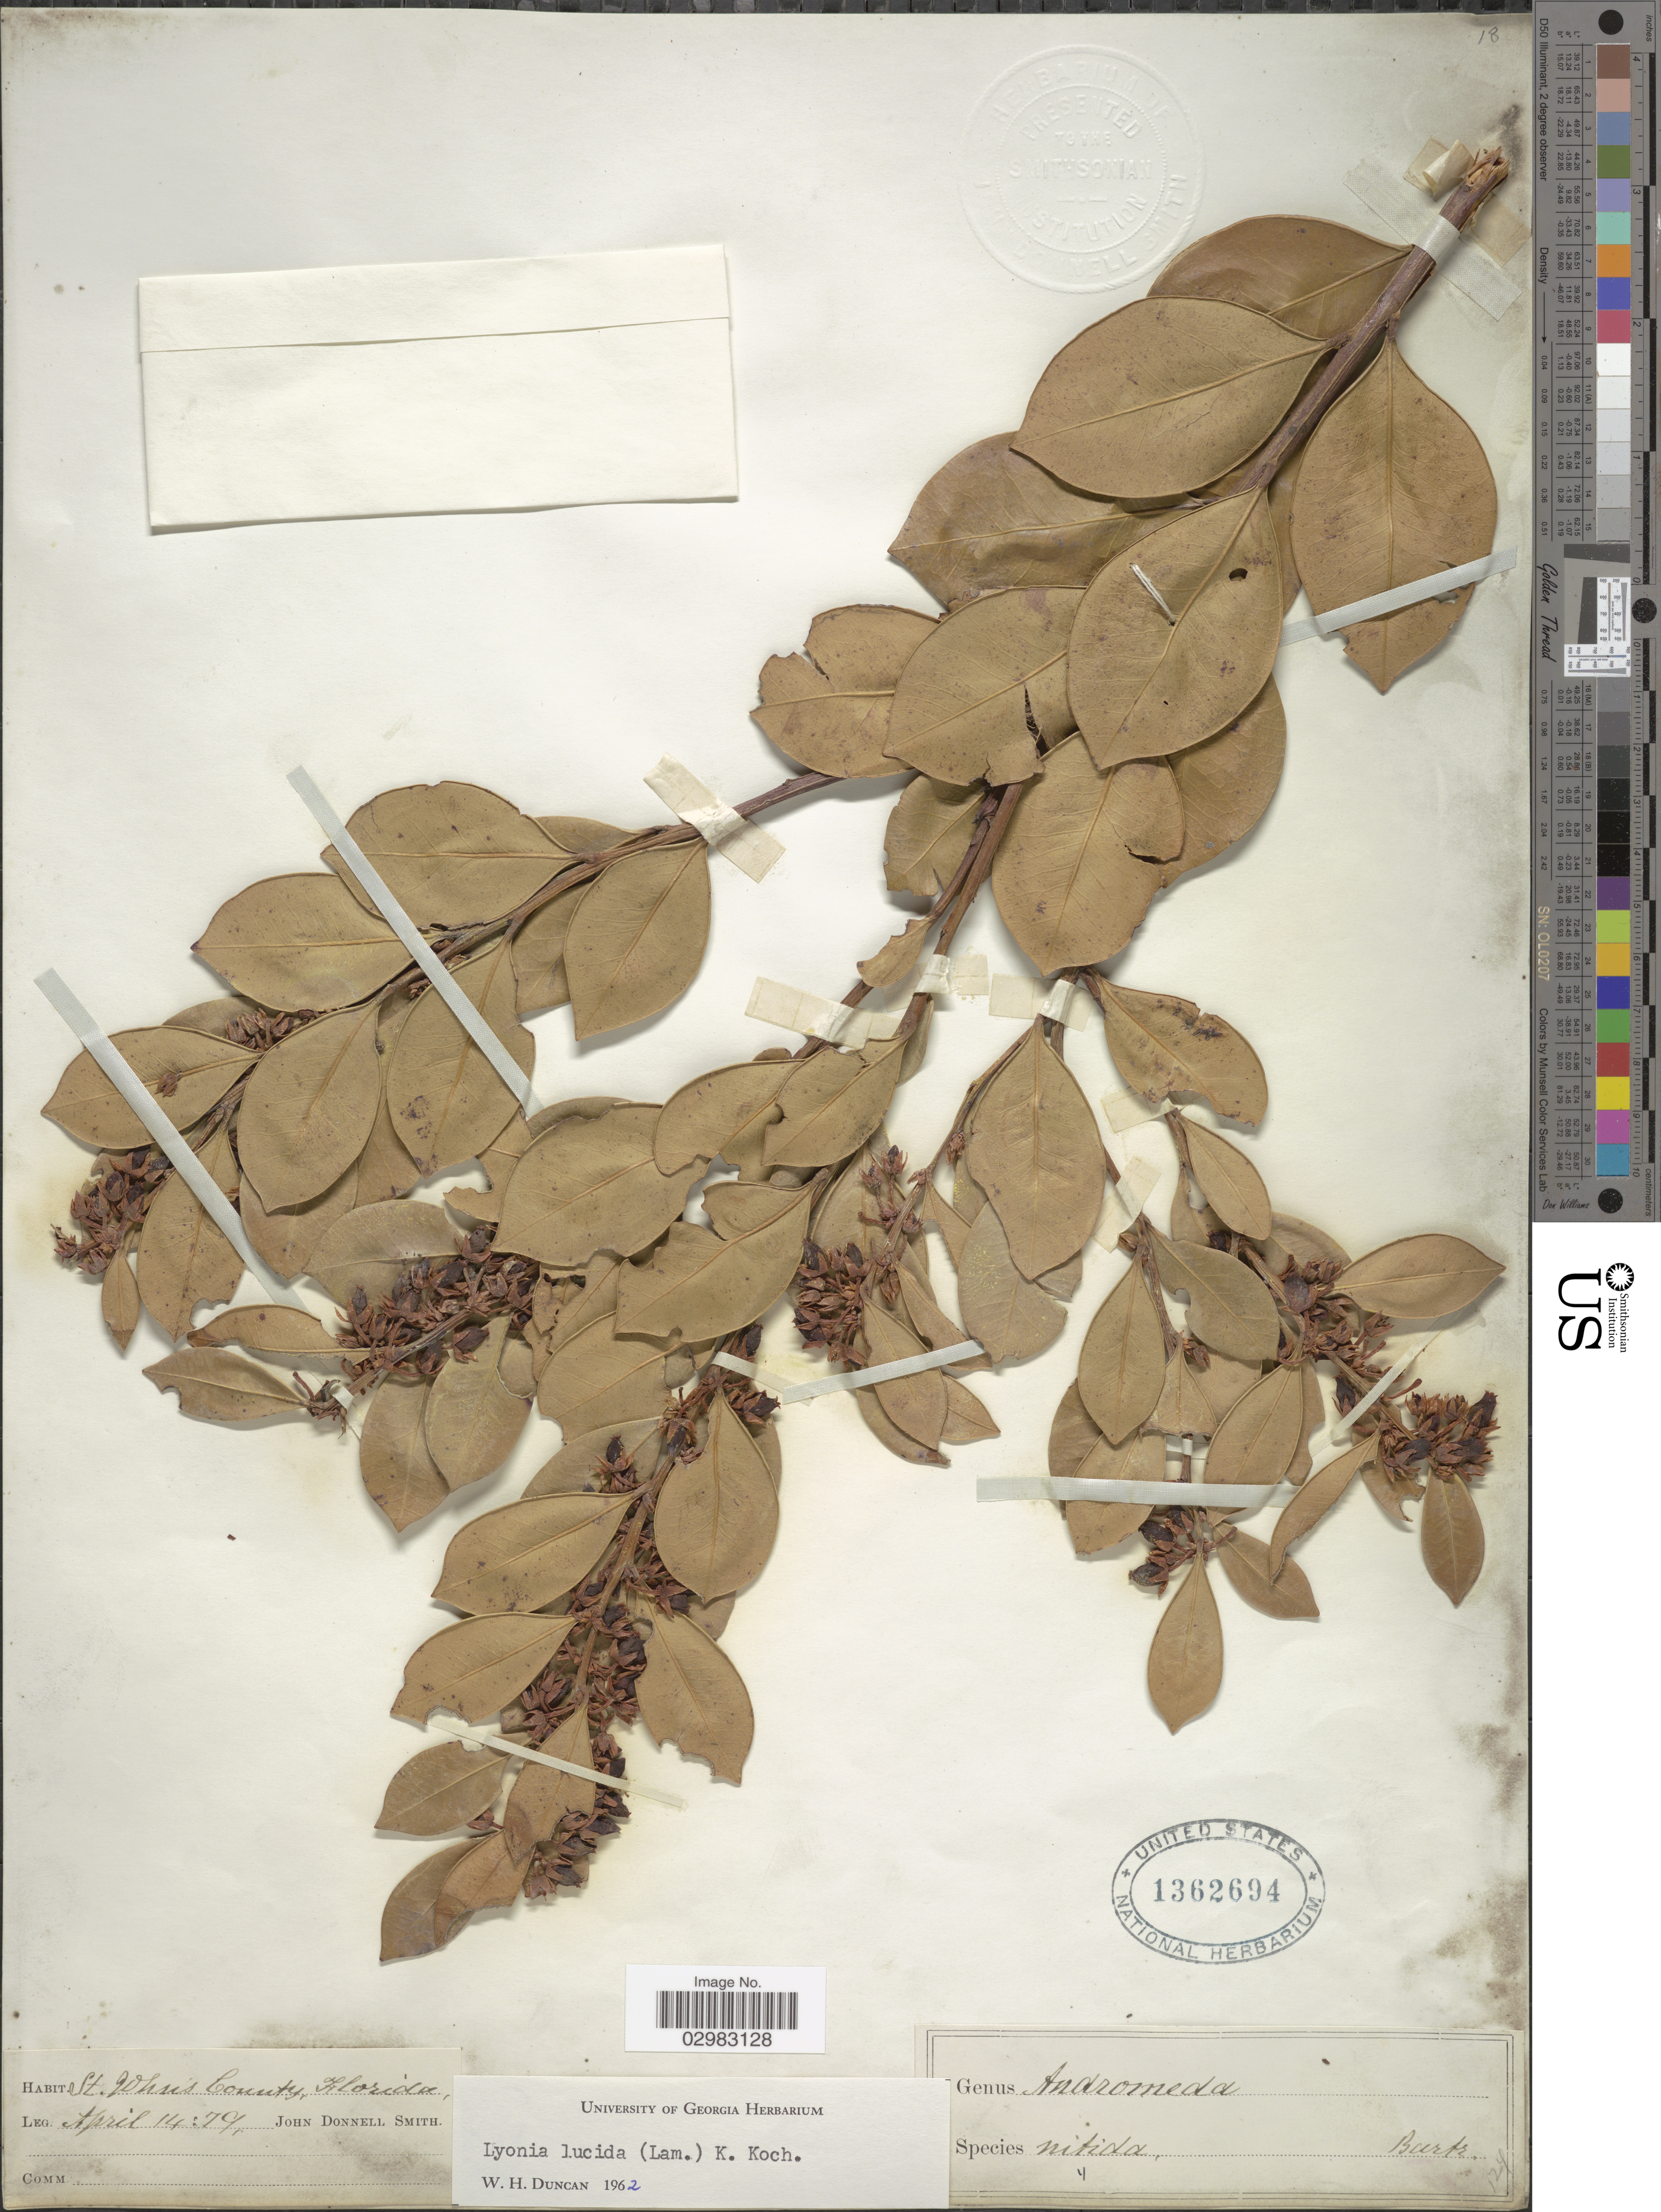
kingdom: Plantae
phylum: Tracheophyta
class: Magnoliopsida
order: Ericales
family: Ericaceae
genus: Lyonia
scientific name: Lyonia lucida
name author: K. Koch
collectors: J. Donnell Smith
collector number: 124?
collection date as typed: Transcribed d/m/y: 14/4/79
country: United States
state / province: Florida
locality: St. John's County.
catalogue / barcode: US 1362694